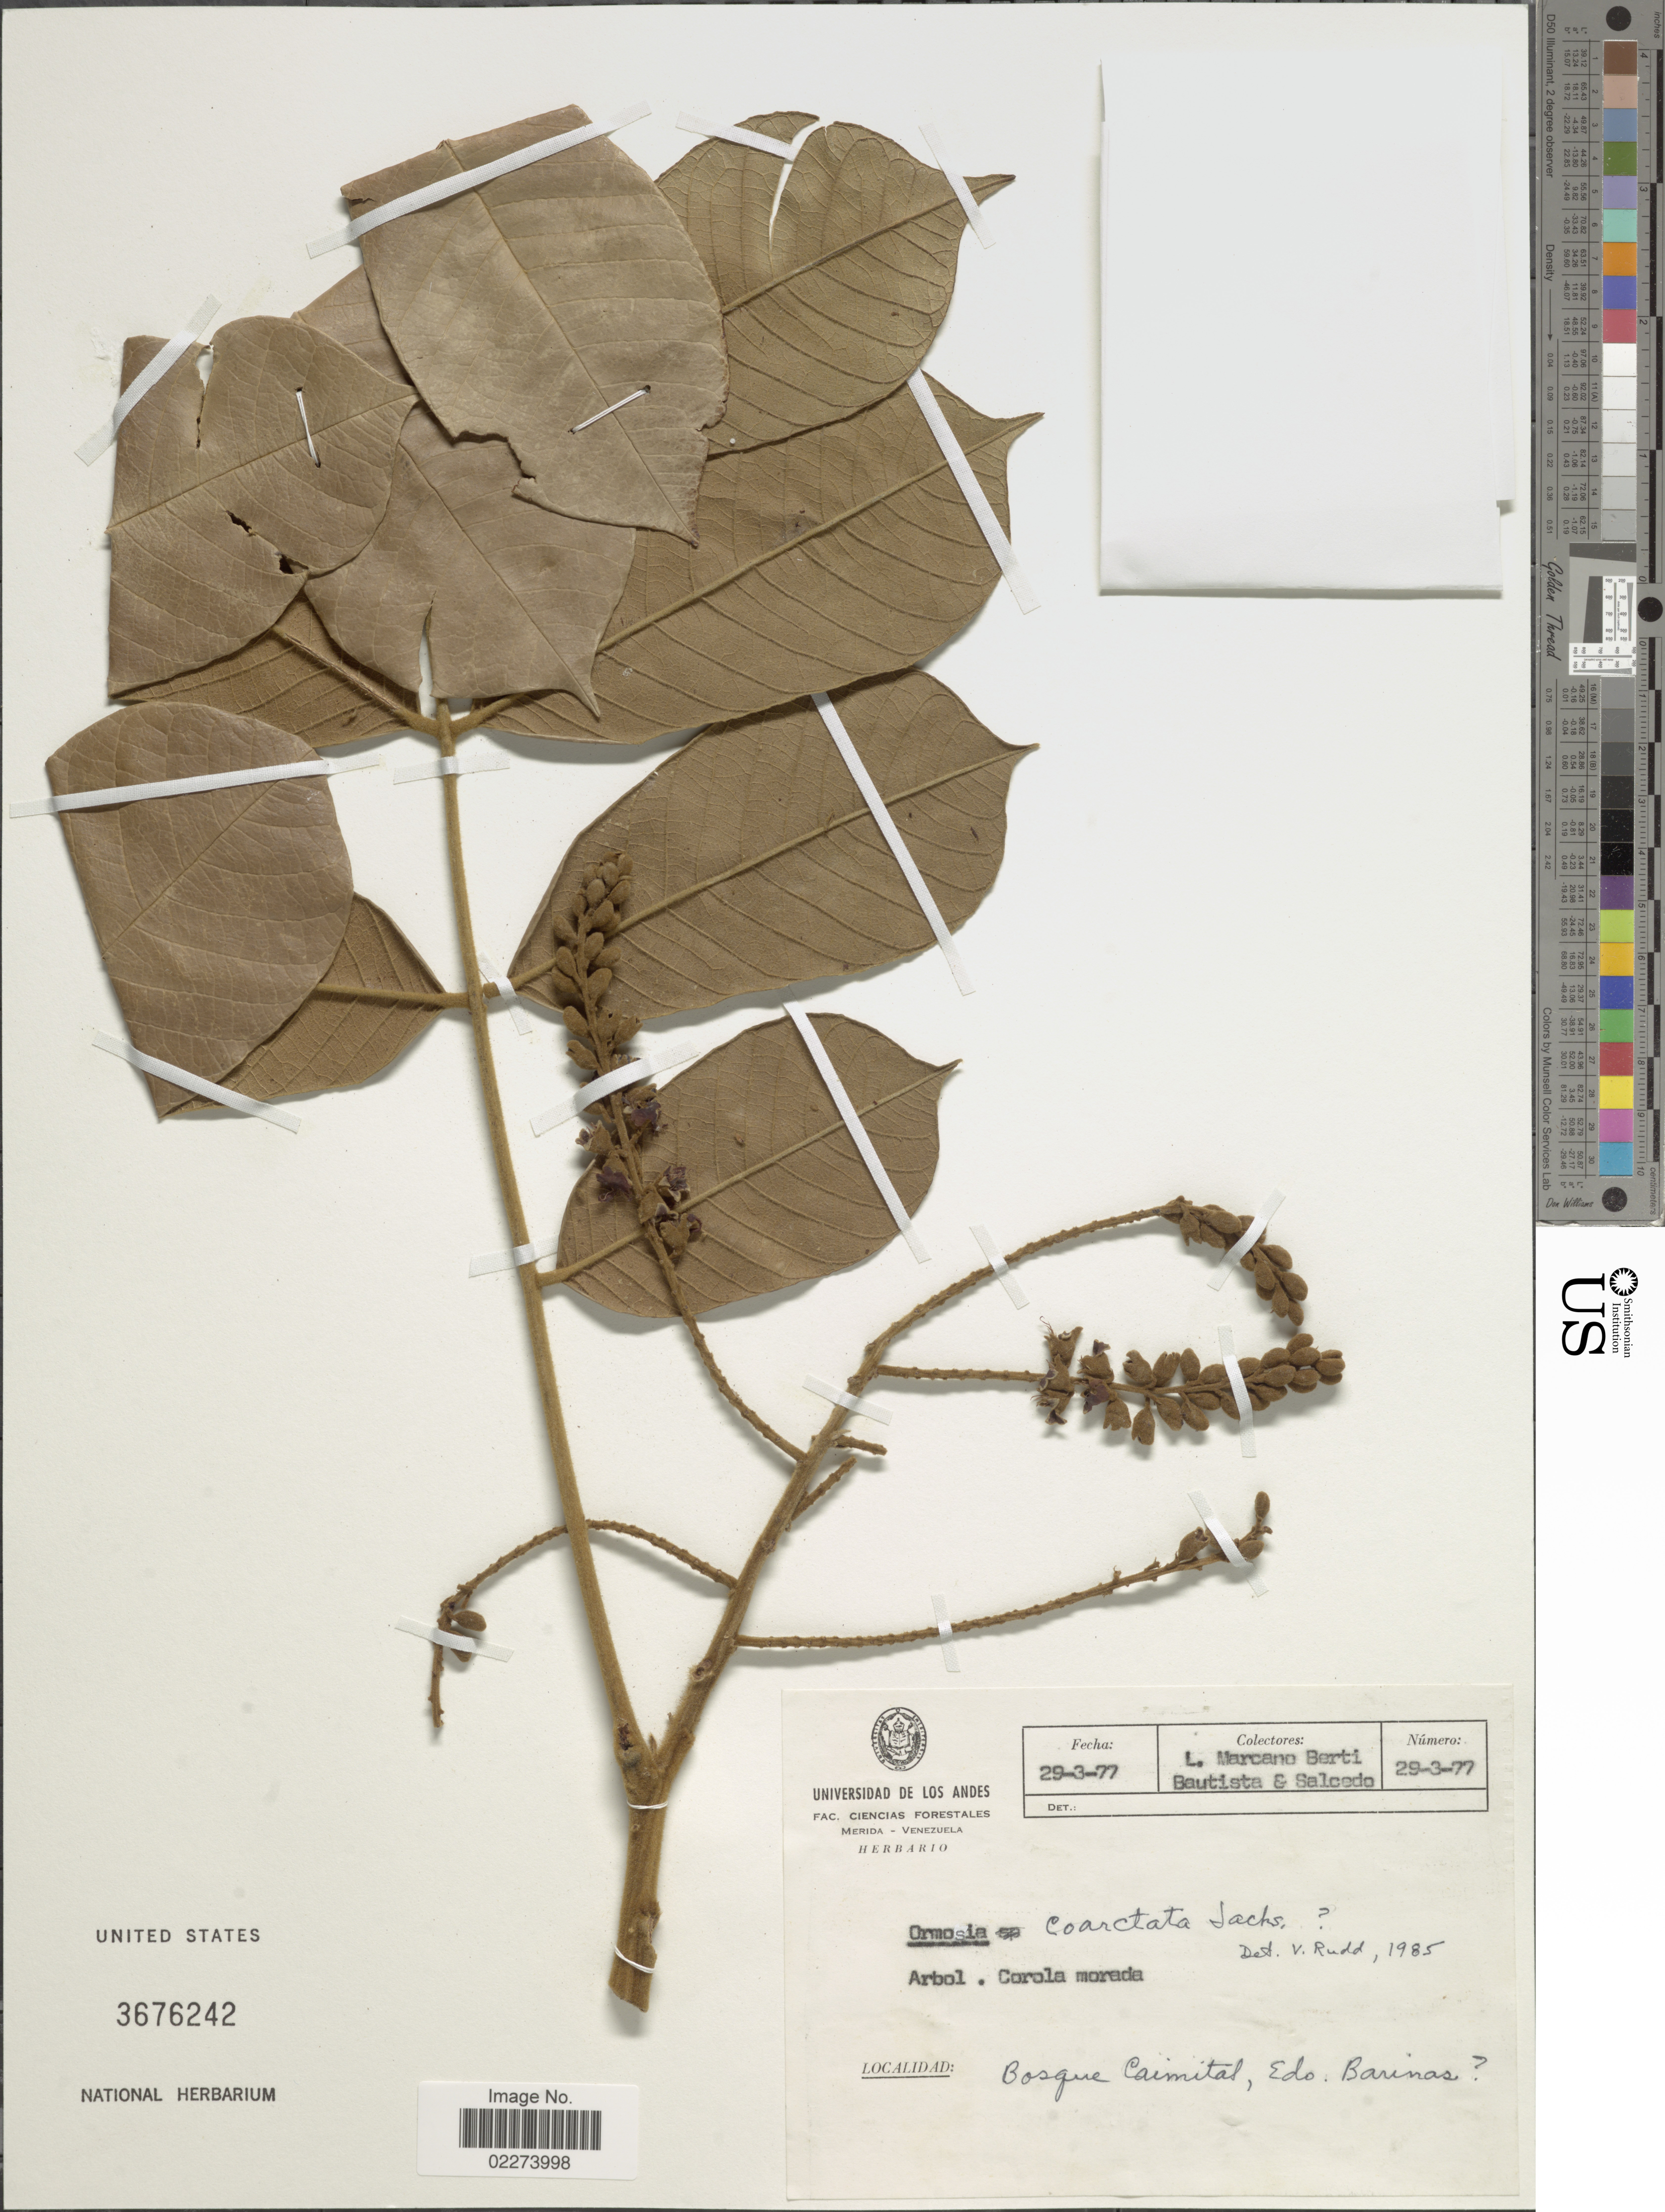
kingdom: Plantae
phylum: Tracheophyta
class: Magnoliopsida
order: Fabales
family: Fabaceae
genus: Ormosia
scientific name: Ormosia coarctata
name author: Jacks.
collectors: L. Marcano-Berti, -. Bautista & Salcedo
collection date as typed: Transcribed d/m/y: 29/3/77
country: Venezuela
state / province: Barinas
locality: Bosque Caimital, Edo. Barinas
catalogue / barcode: US 3676242